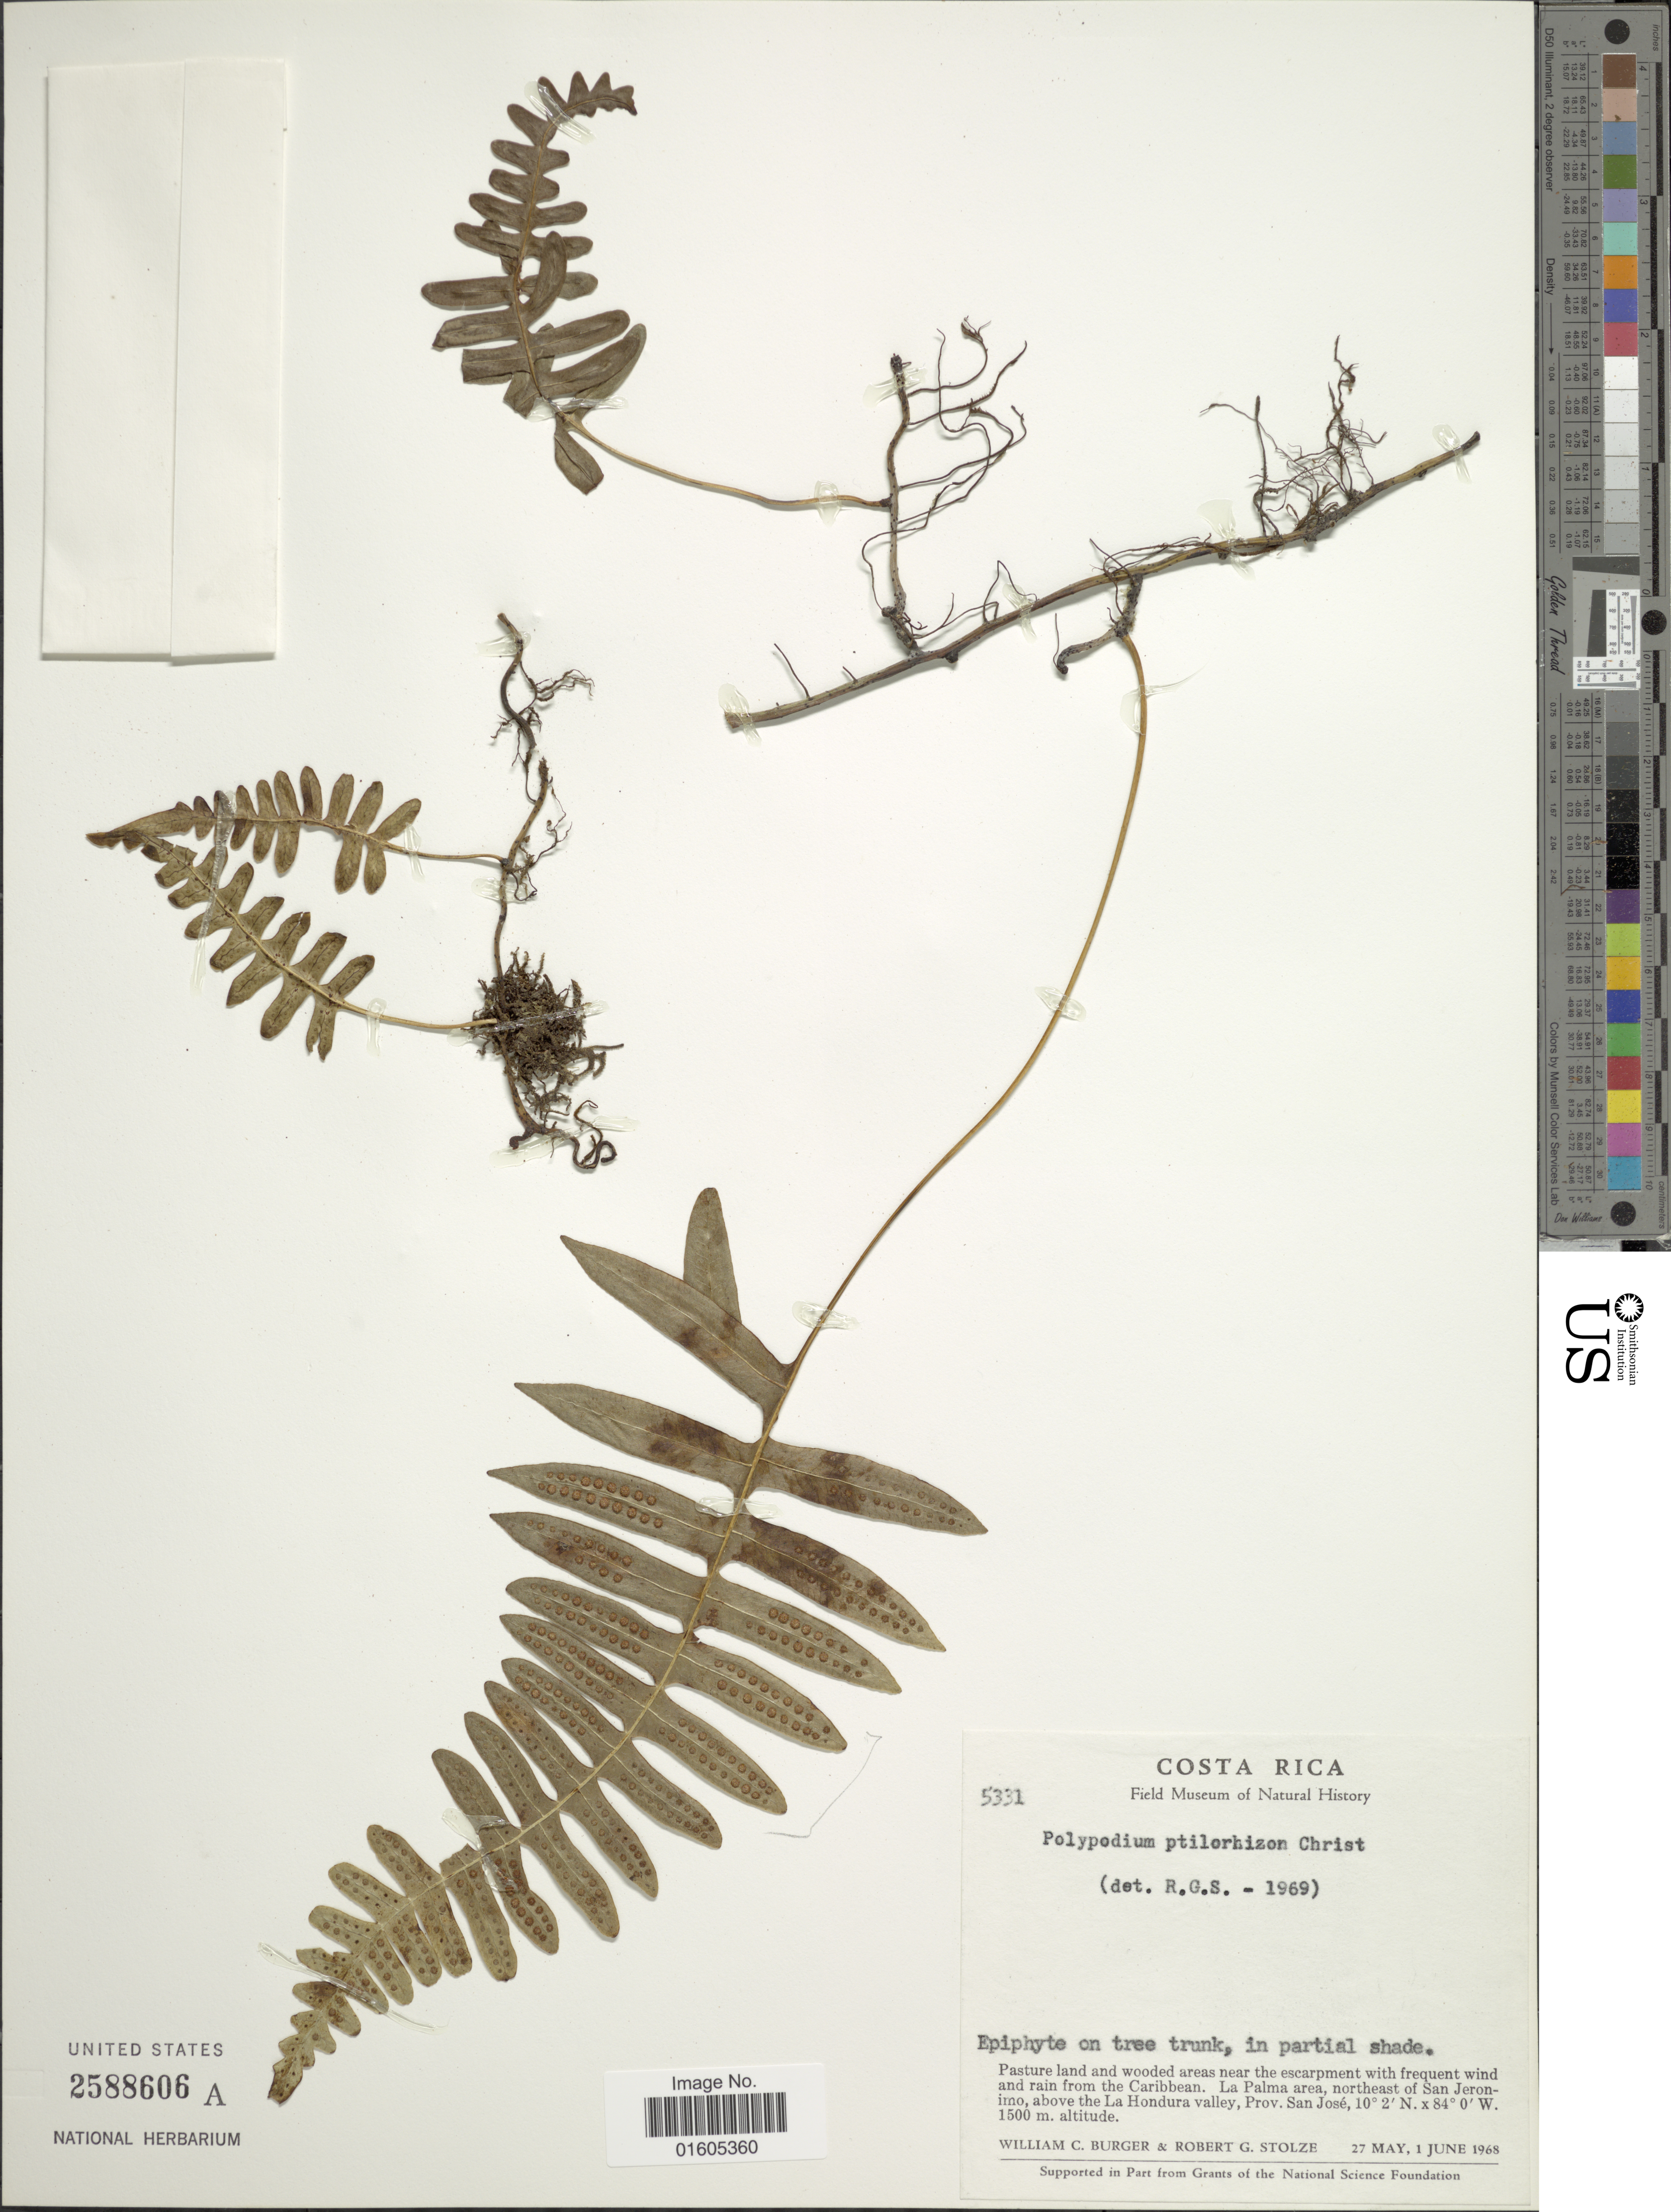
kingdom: Plantae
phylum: Tracheophyta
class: Polypodiopsida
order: Polypodiales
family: Polypodiaceae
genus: Serpocaulon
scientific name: Serpocaulon ptilorhizon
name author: (Christ) A.R. Sm.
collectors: W. Burger & R. G. Stolze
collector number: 5331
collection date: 1968-05-27/1968-06-01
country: Costa Rica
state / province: San José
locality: La Palma area, northeast of San Jeronimo, above the La Hondura valley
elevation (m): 1500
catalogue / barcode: US 2588606A